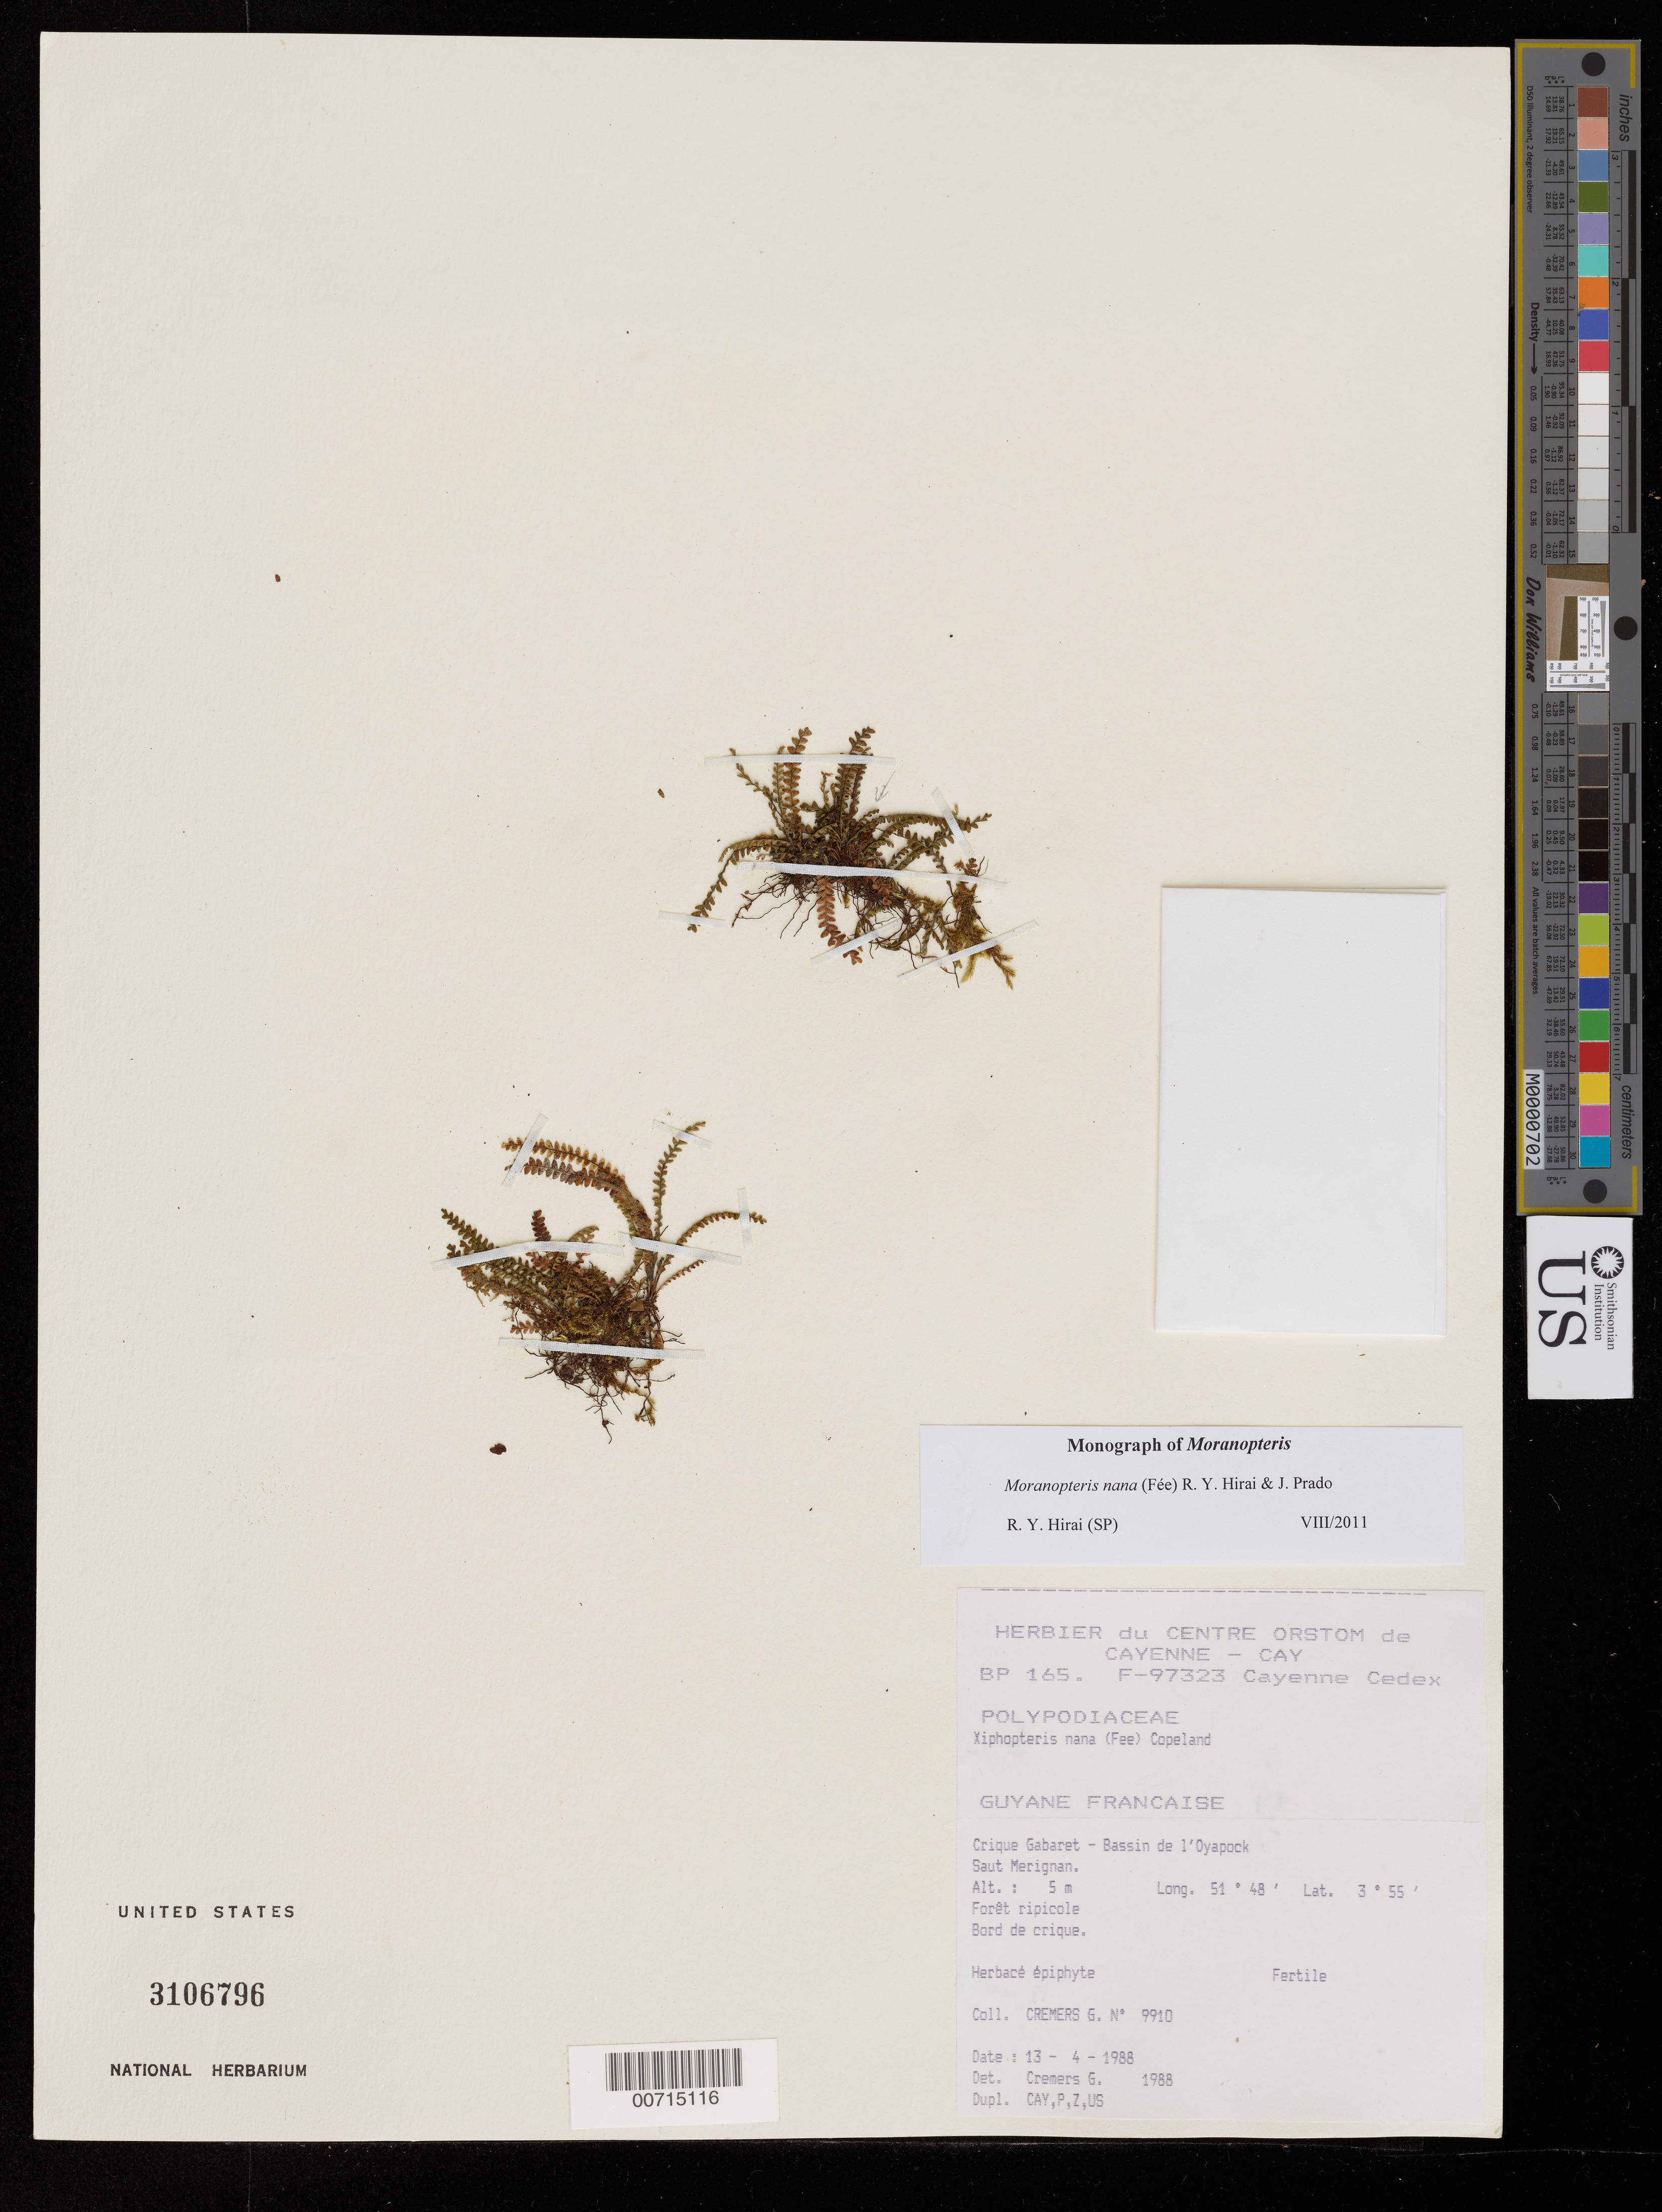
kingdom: Plantae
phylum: Tracheophyta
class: Polypodiopsida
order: Polypodiales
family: Polypodiaceae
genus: Moranopteris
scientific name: Moranopteris nana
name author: (Fée) R. Y. Hirai & J. Prado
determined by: Hirai, R. Y., (SP)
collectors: G. Cremers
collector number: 9910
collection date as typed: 13-Apr-88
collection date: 1988-04-13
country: French Guiana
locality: Crique Gabaret, Bassin de l'Oyapock, Saut Mérignan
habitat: Riparian forest, along creek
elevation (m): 5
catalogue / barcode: US 3106796